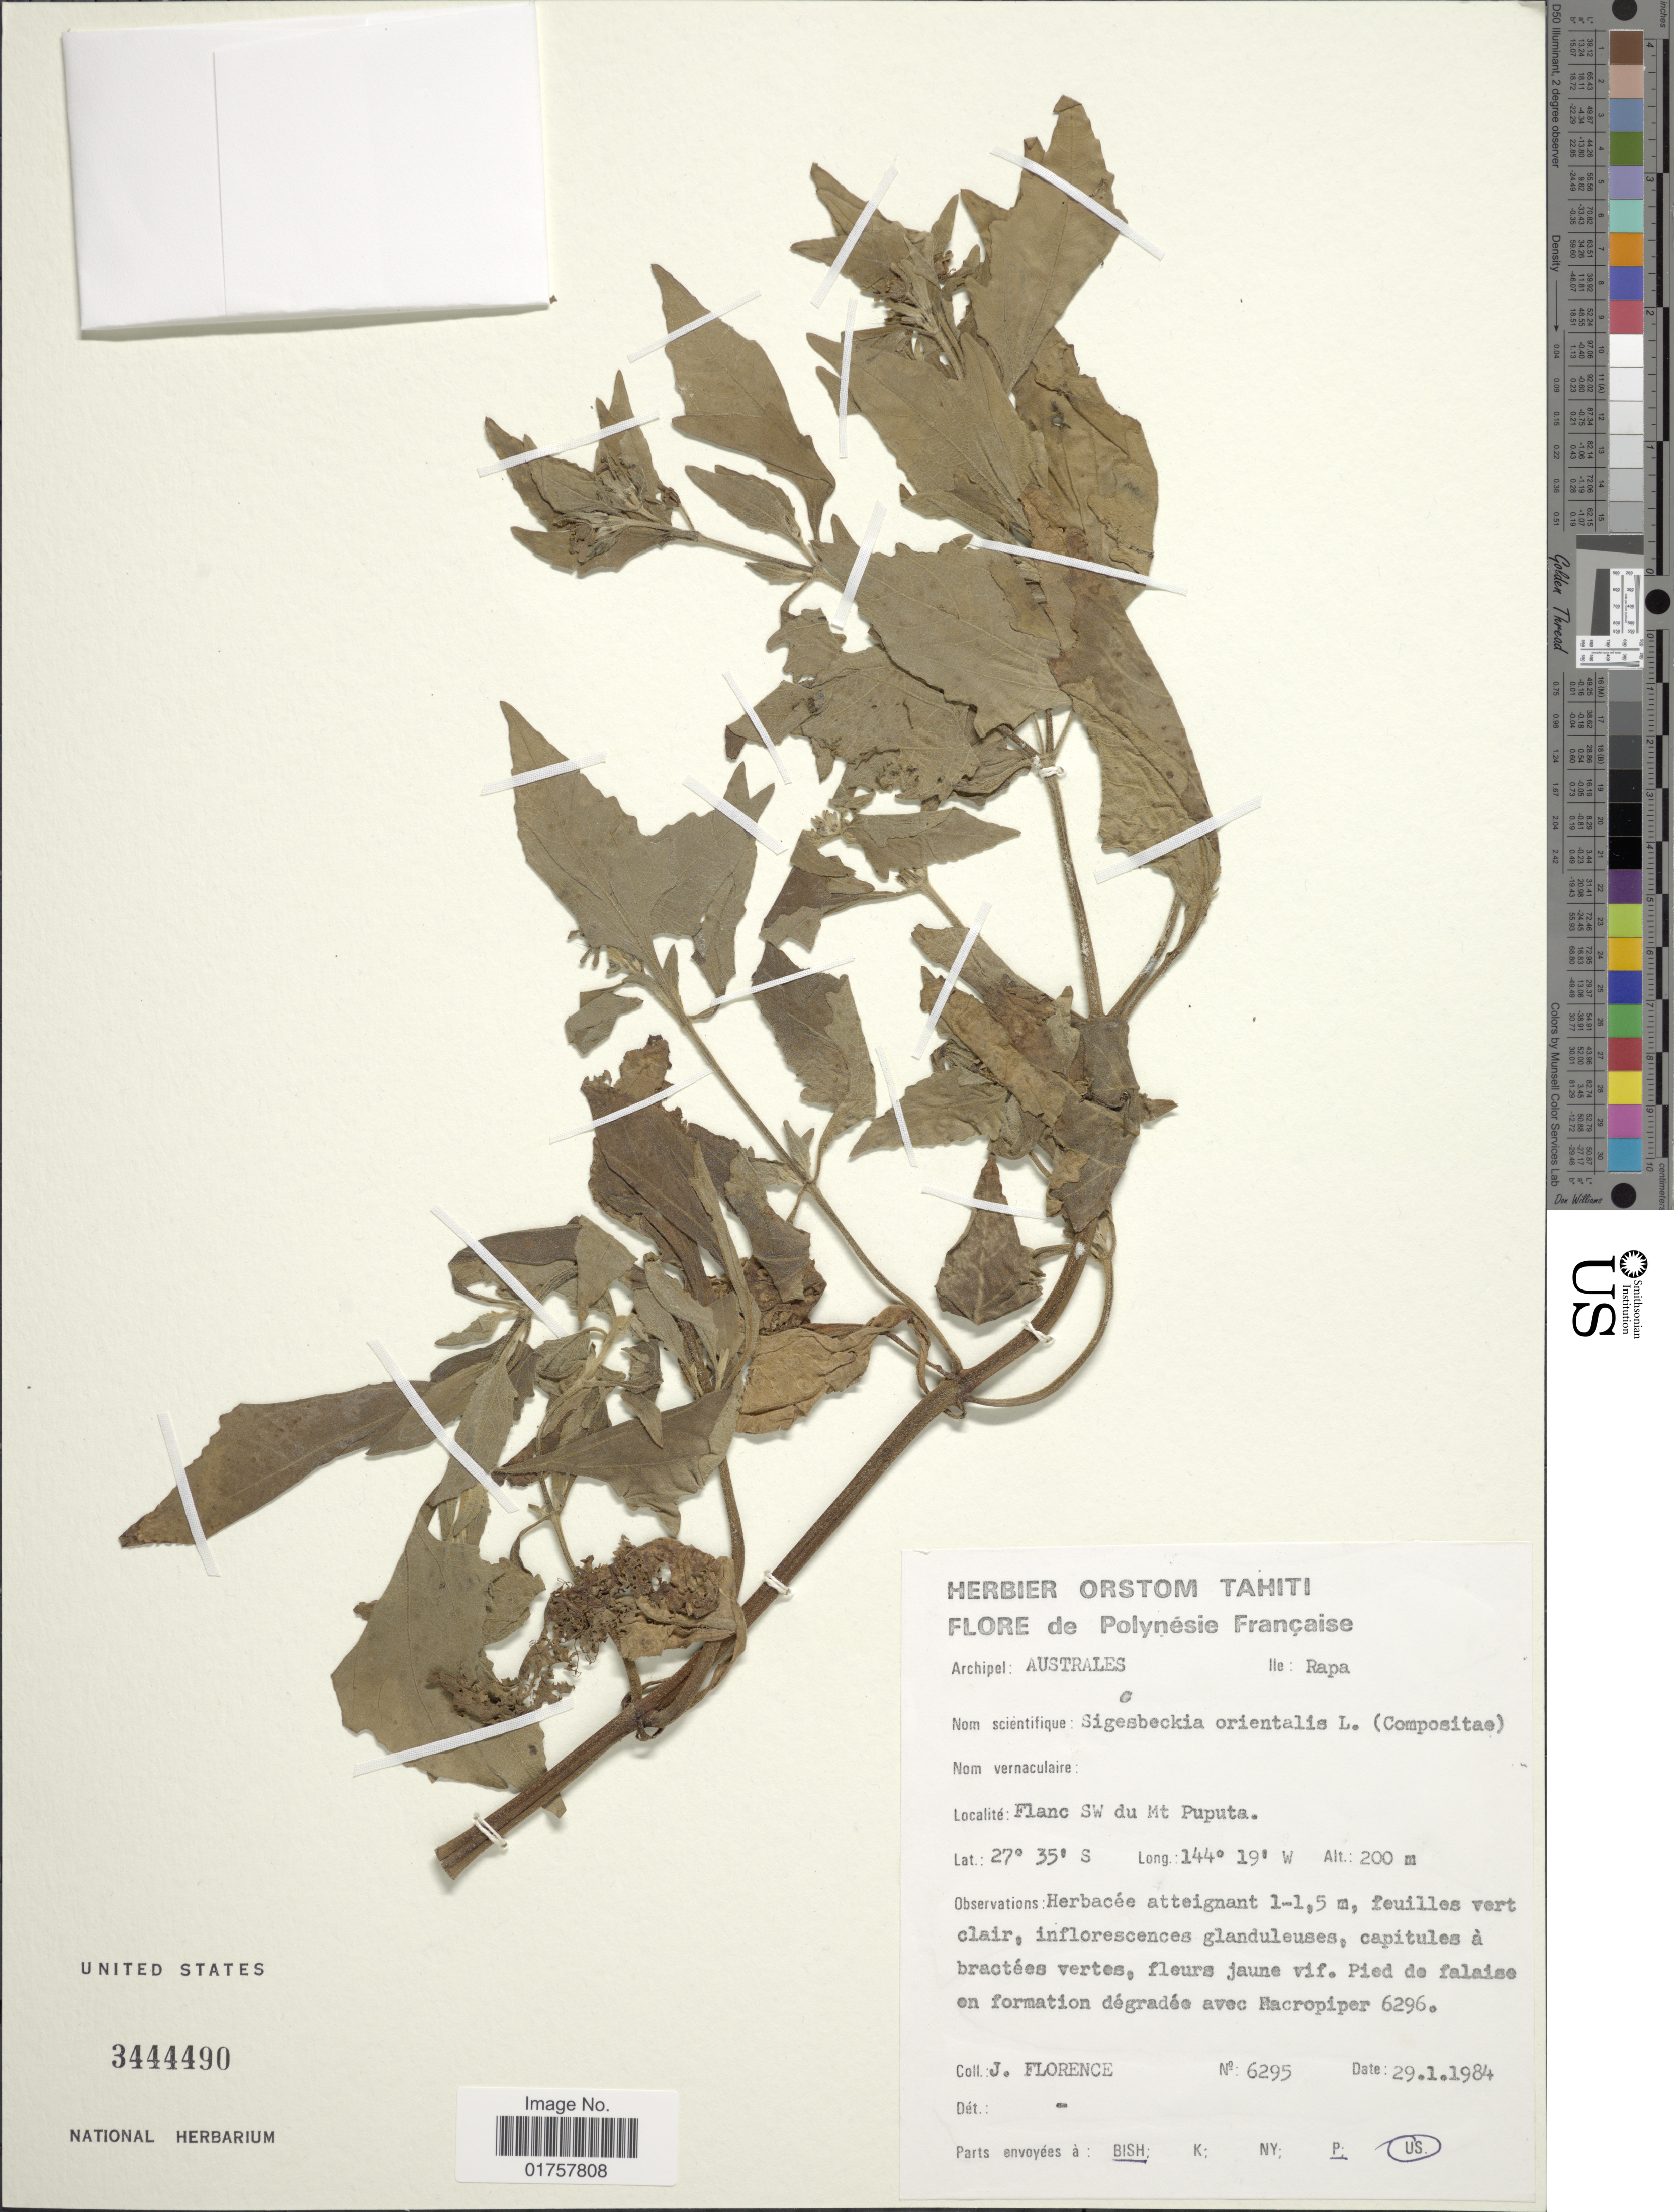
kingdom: Plantae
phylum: Tracheophyta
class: Magnoliopsida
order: Asterales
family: Asteraceae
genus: Sigesbeckia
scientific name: Sigesbeckia orientalis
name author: L.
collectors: J. Florence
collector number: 6295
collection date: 1984-01-29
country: French Polynesia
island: Rapa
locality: Archipel: Australes, Ile: Rapa, Flanc SW du Mt Puputa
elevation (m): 200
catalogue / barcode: US 3444490